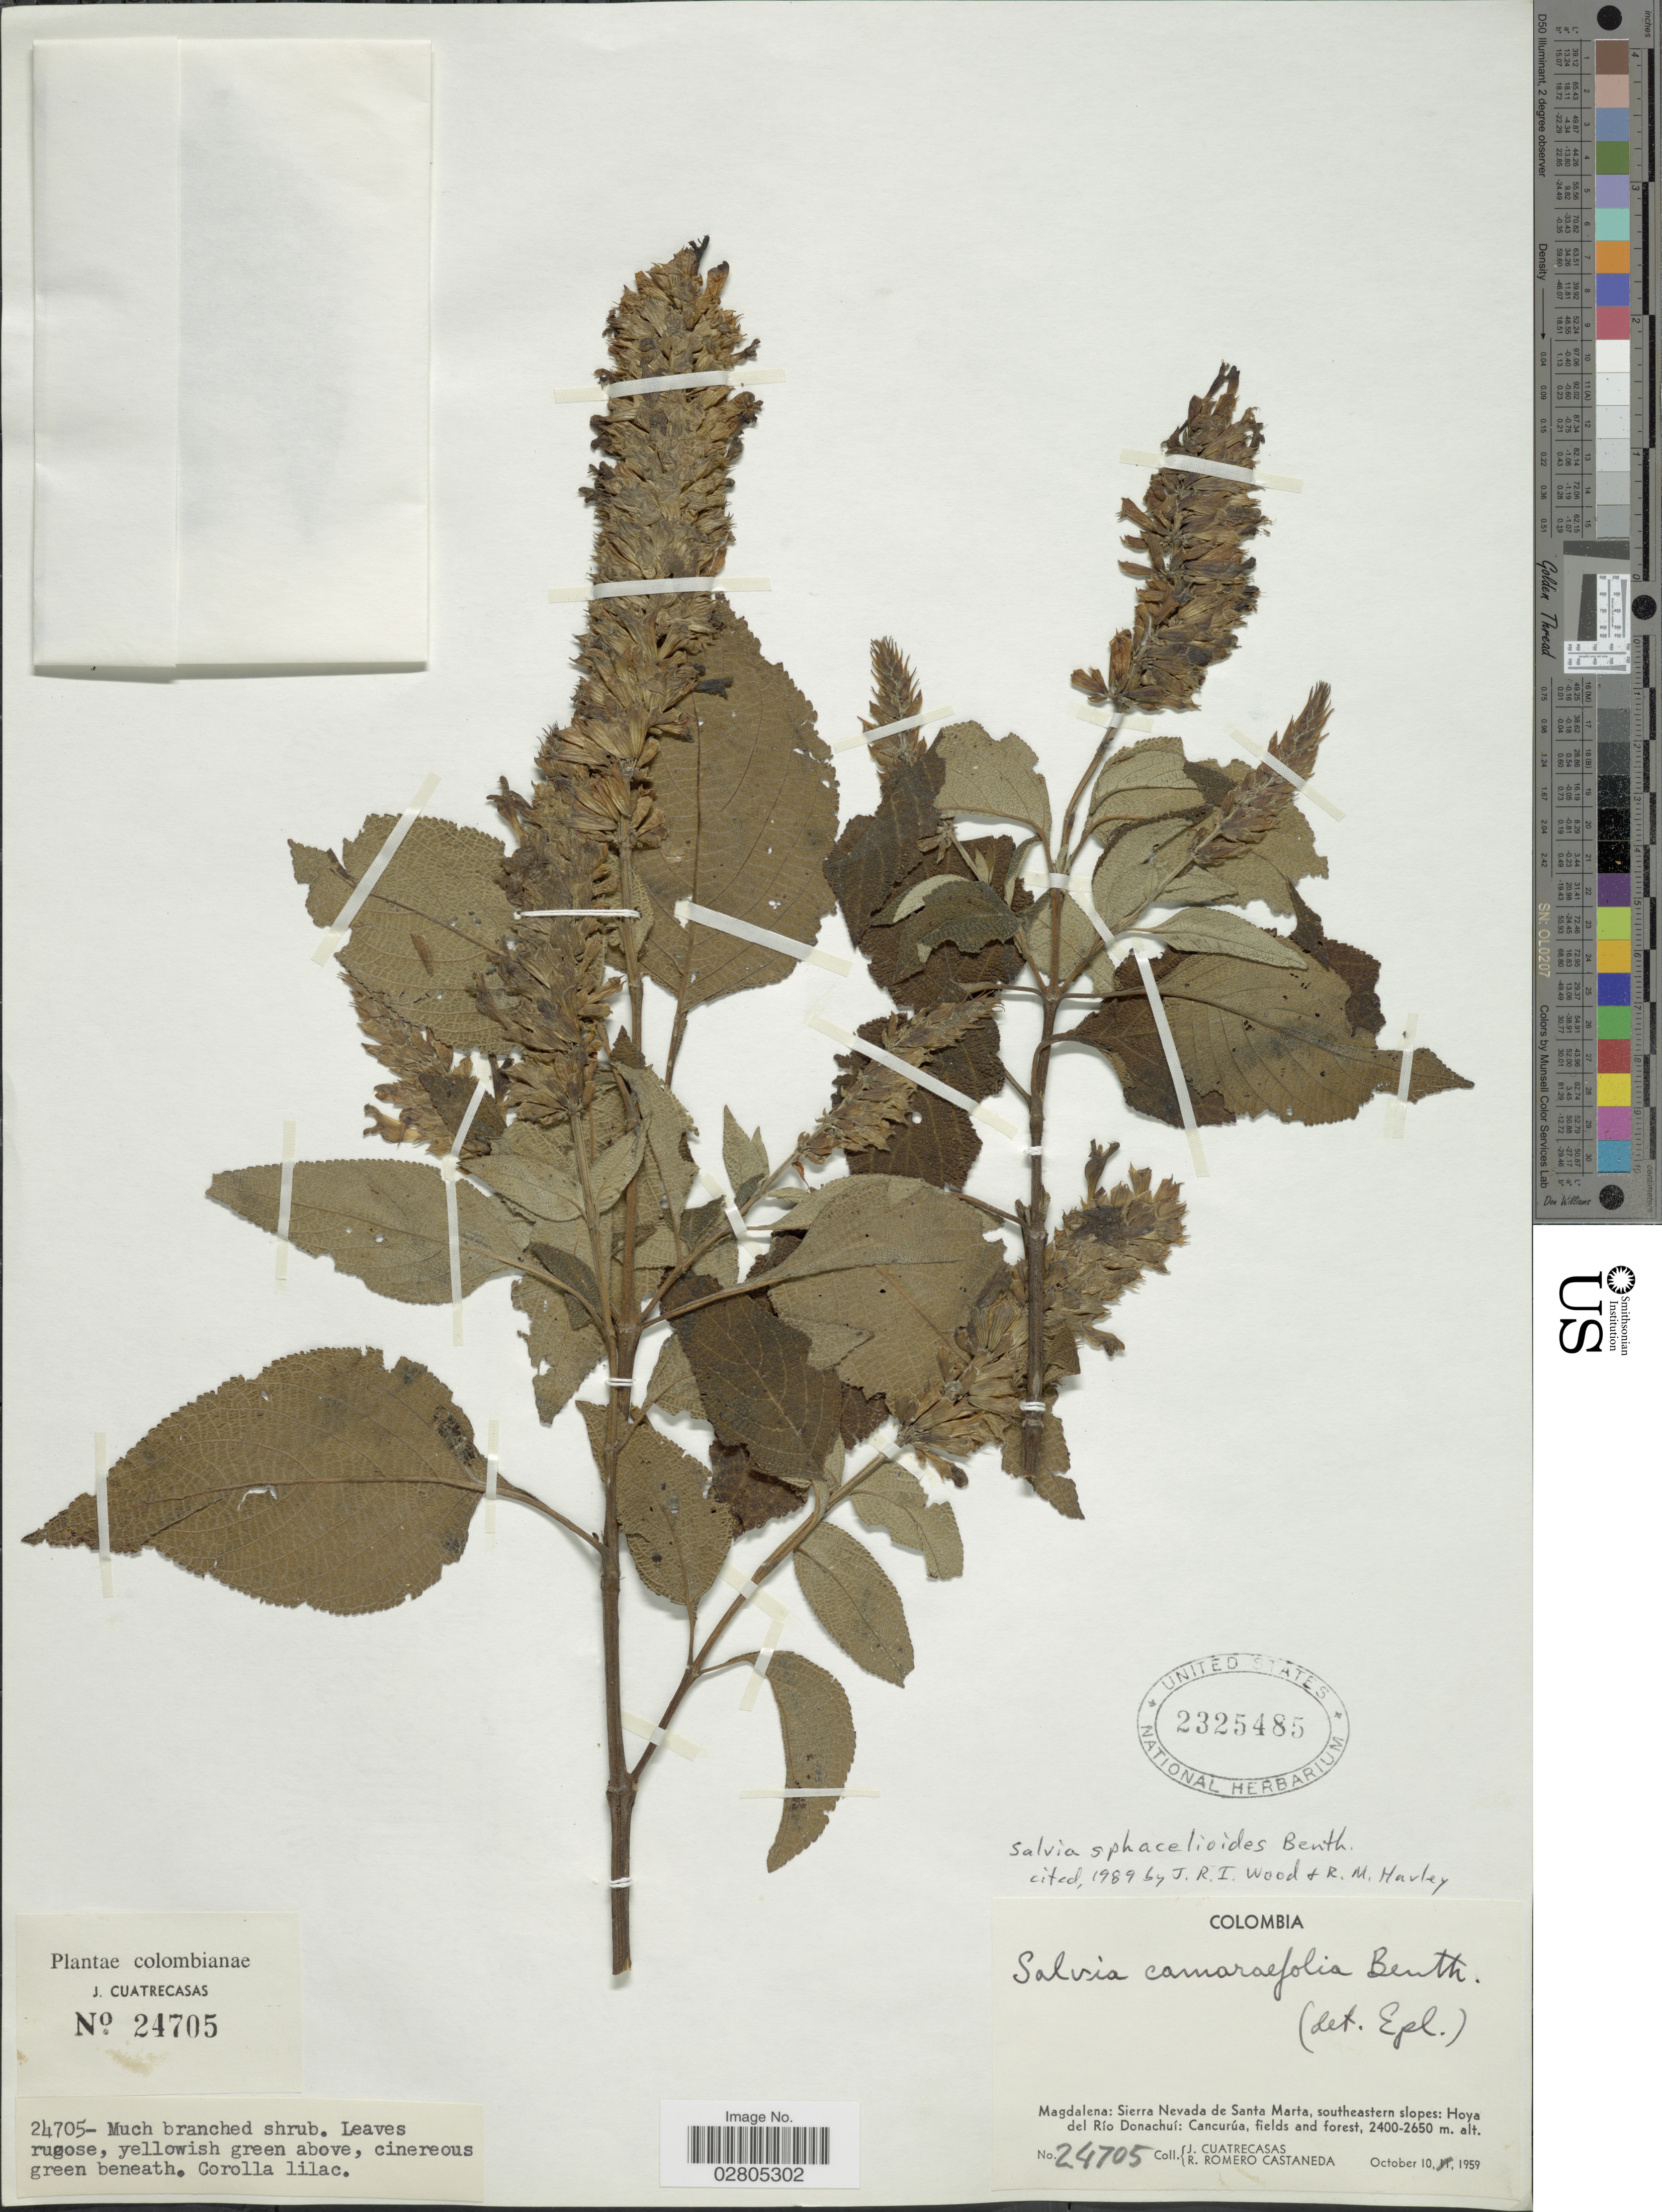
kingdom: Plantae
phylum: Tracheophyta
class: Magnoliopsida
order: Lamiales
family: Lamiaceae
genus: Salvia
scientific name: Salvia sphacelioides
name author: Benth.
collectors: J. Cuatrecasas & R. Romero Castañeda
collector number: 24705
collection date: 1959-10-10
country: Colombia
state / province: Magdalena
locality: Sierra Nevada de Santa Marta, southeastern slopes, Hoya del Río Donachuí, Cancurúa.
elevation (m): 2400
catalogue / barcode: US 2325485